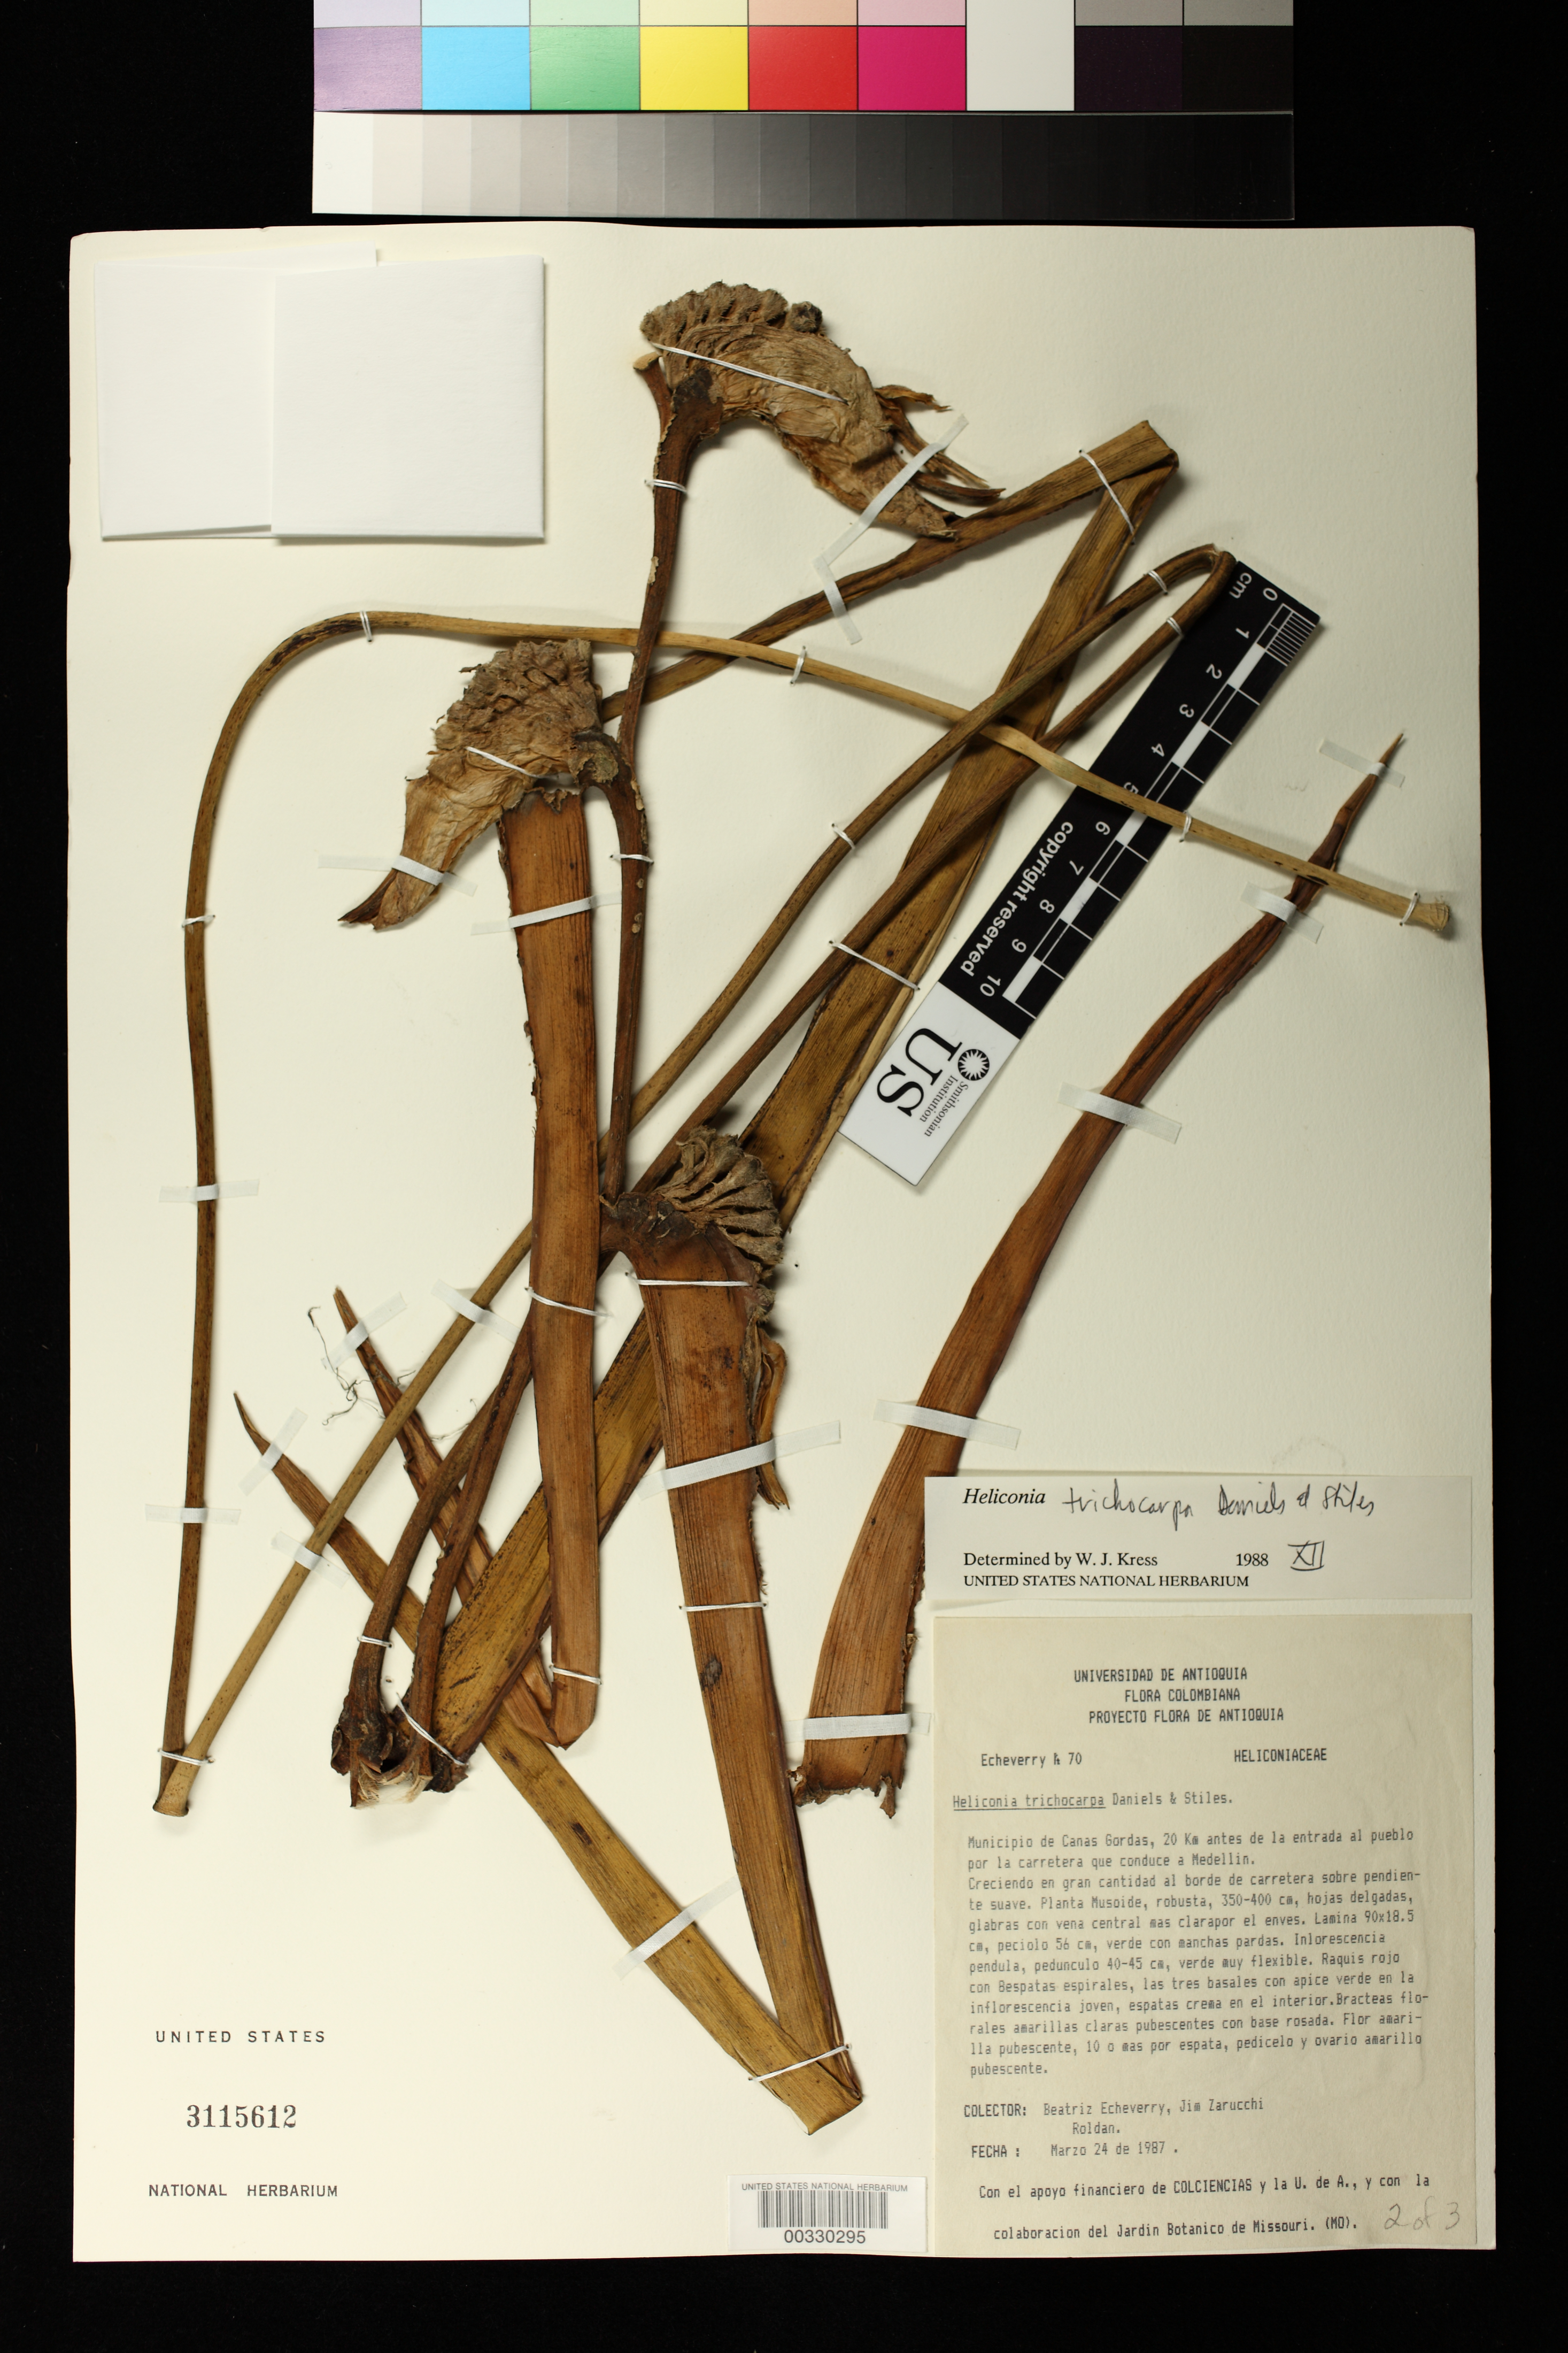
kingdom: Plantae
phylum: Tracheophyta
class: Liliopsida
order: Zingiberales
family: Heliconiaceae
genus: Heliconia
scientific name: Heliconia trichocarpa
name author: G.S. Daniels & F.G. Stiles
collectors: B. Echeverry, J. L. Zarucchi & F. J. Roldán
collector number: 70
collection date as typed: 24 Mar 1987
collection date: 1987-03-24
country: Colombia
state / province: Antioquia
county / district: Cañas Gordas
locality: Mun of Canas Gordas, 20 km before entrance to Pueblo by highway to Medellin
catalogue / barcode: US 3115612